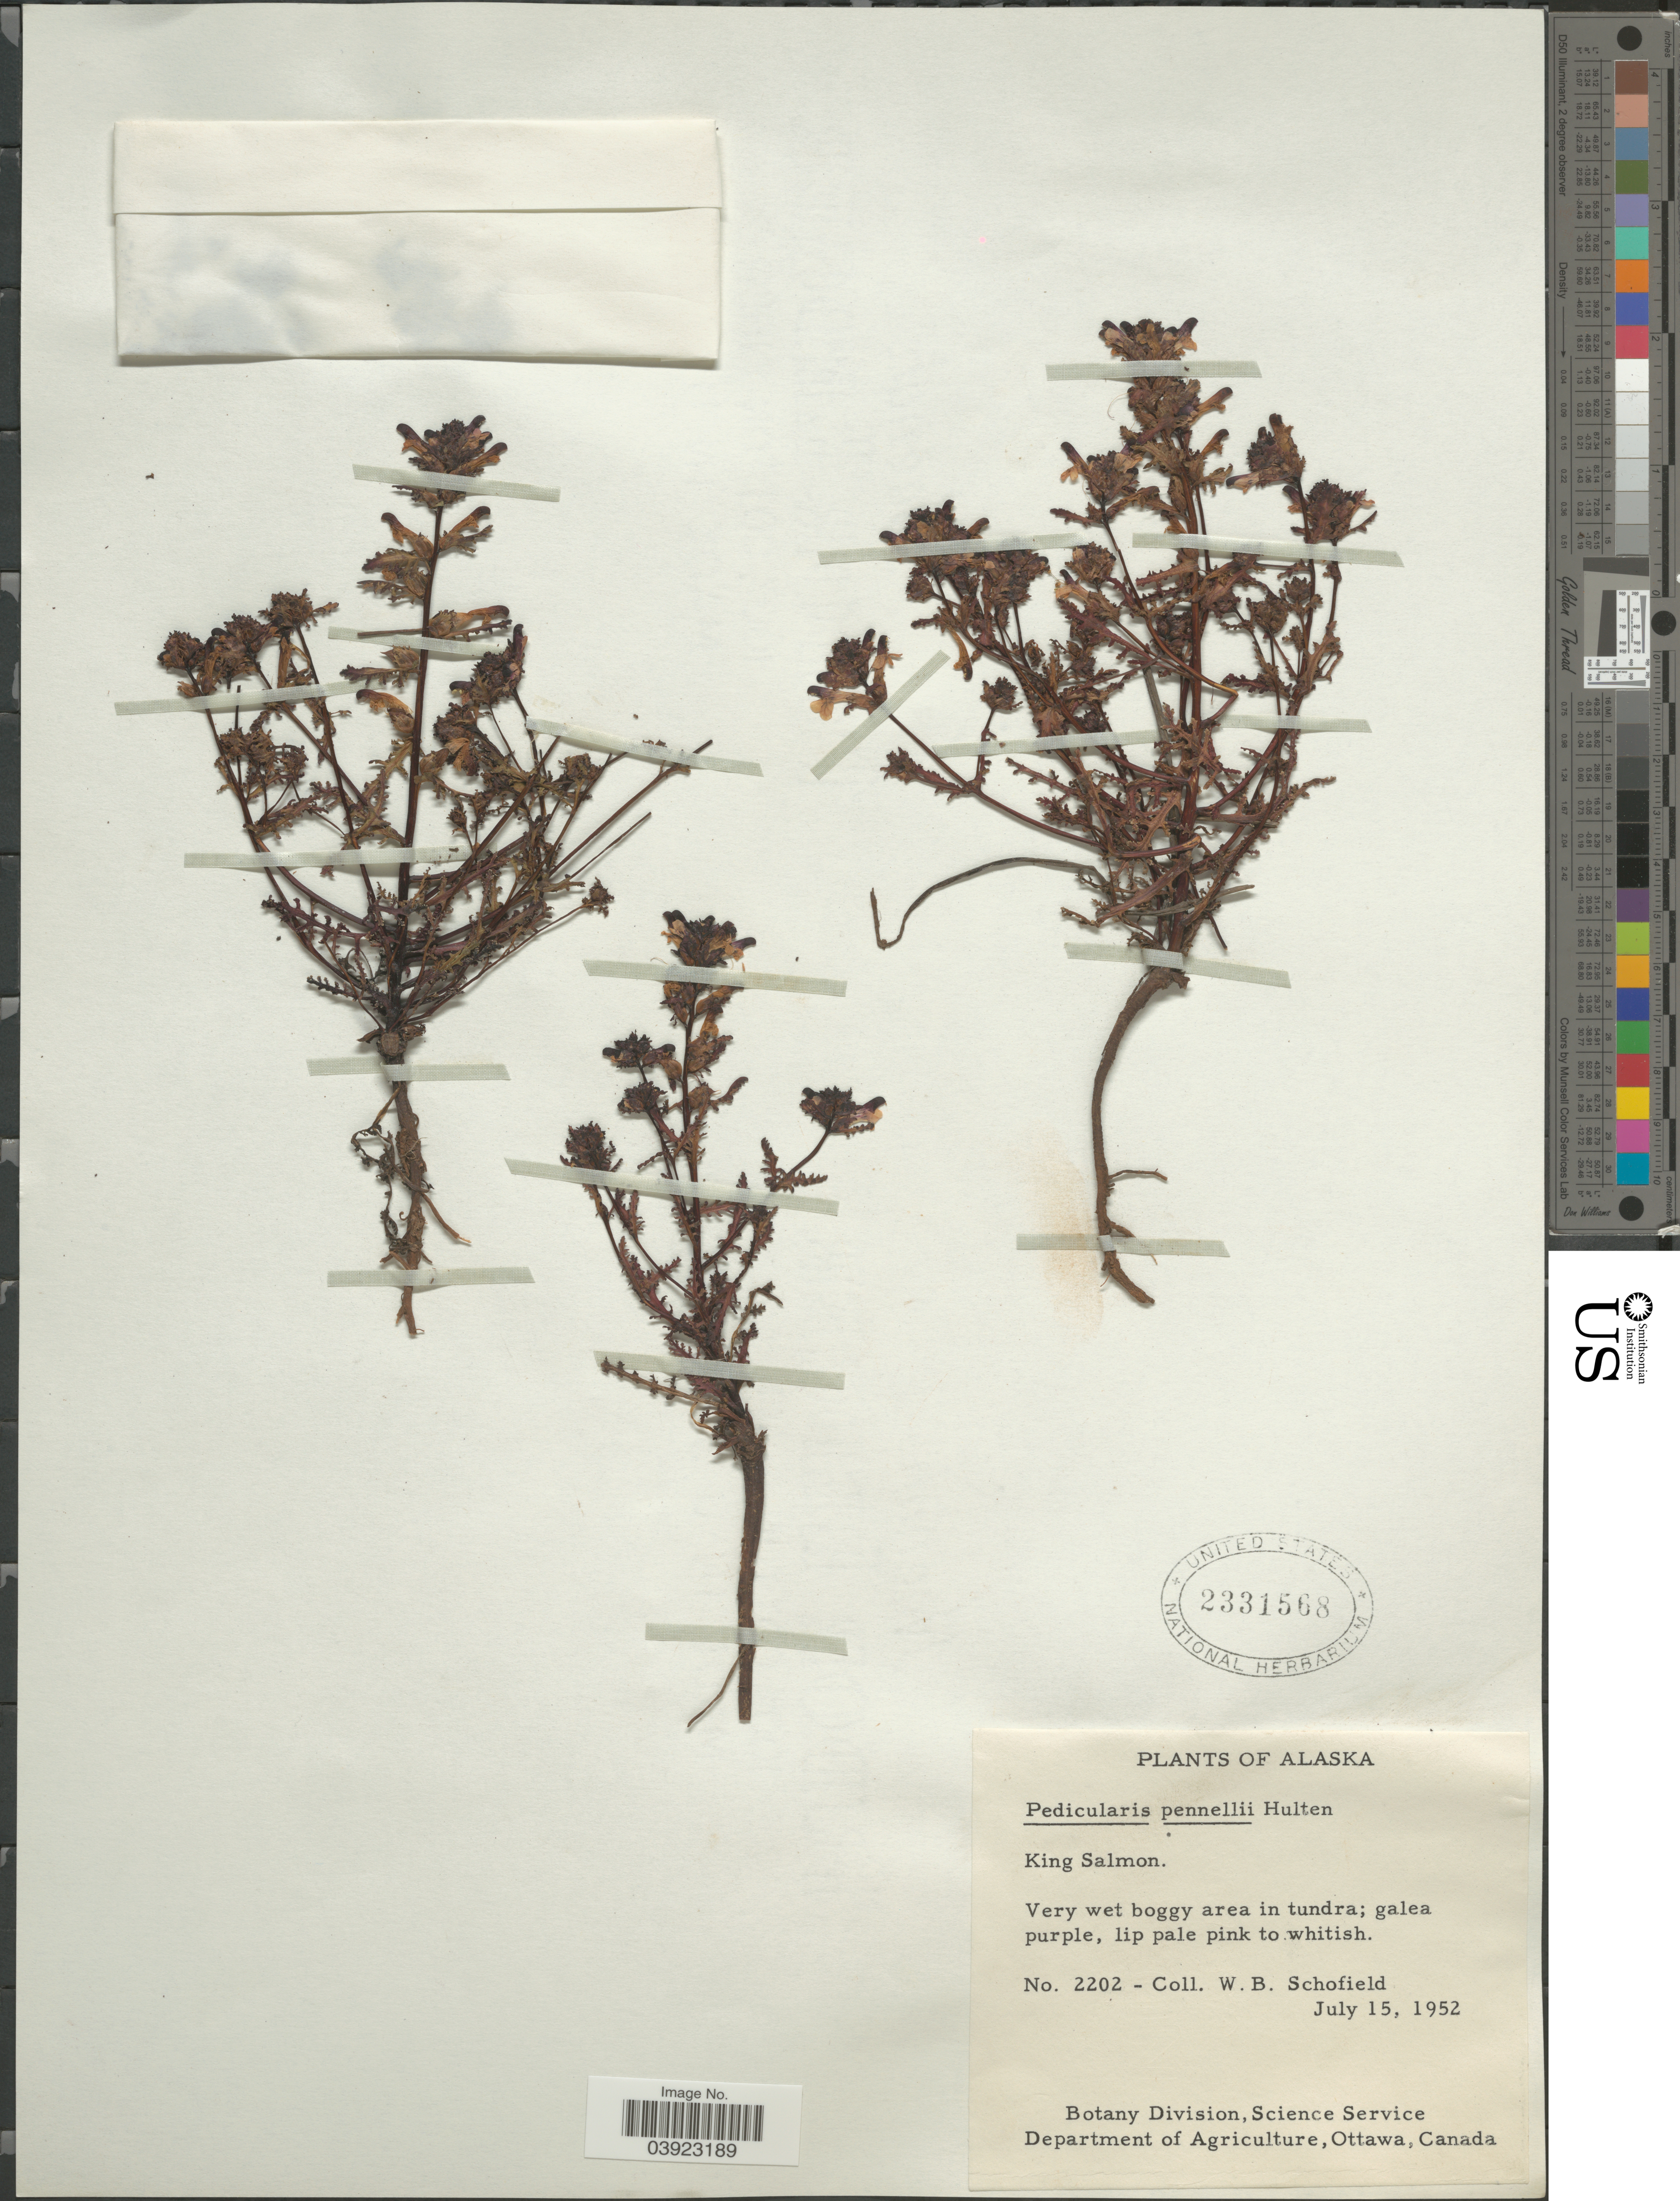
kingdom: Plantae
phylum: Tracheophyta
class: Magnoliopsida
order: Lamiales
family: Orobanchaceae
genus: Pedicularis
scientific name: Pedicularis pennellii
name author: Hultén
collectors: W. Schofield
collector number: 2202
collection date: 1952-07-15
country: United States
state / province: Alaska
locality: King Salmon.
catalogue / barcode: US 2331568